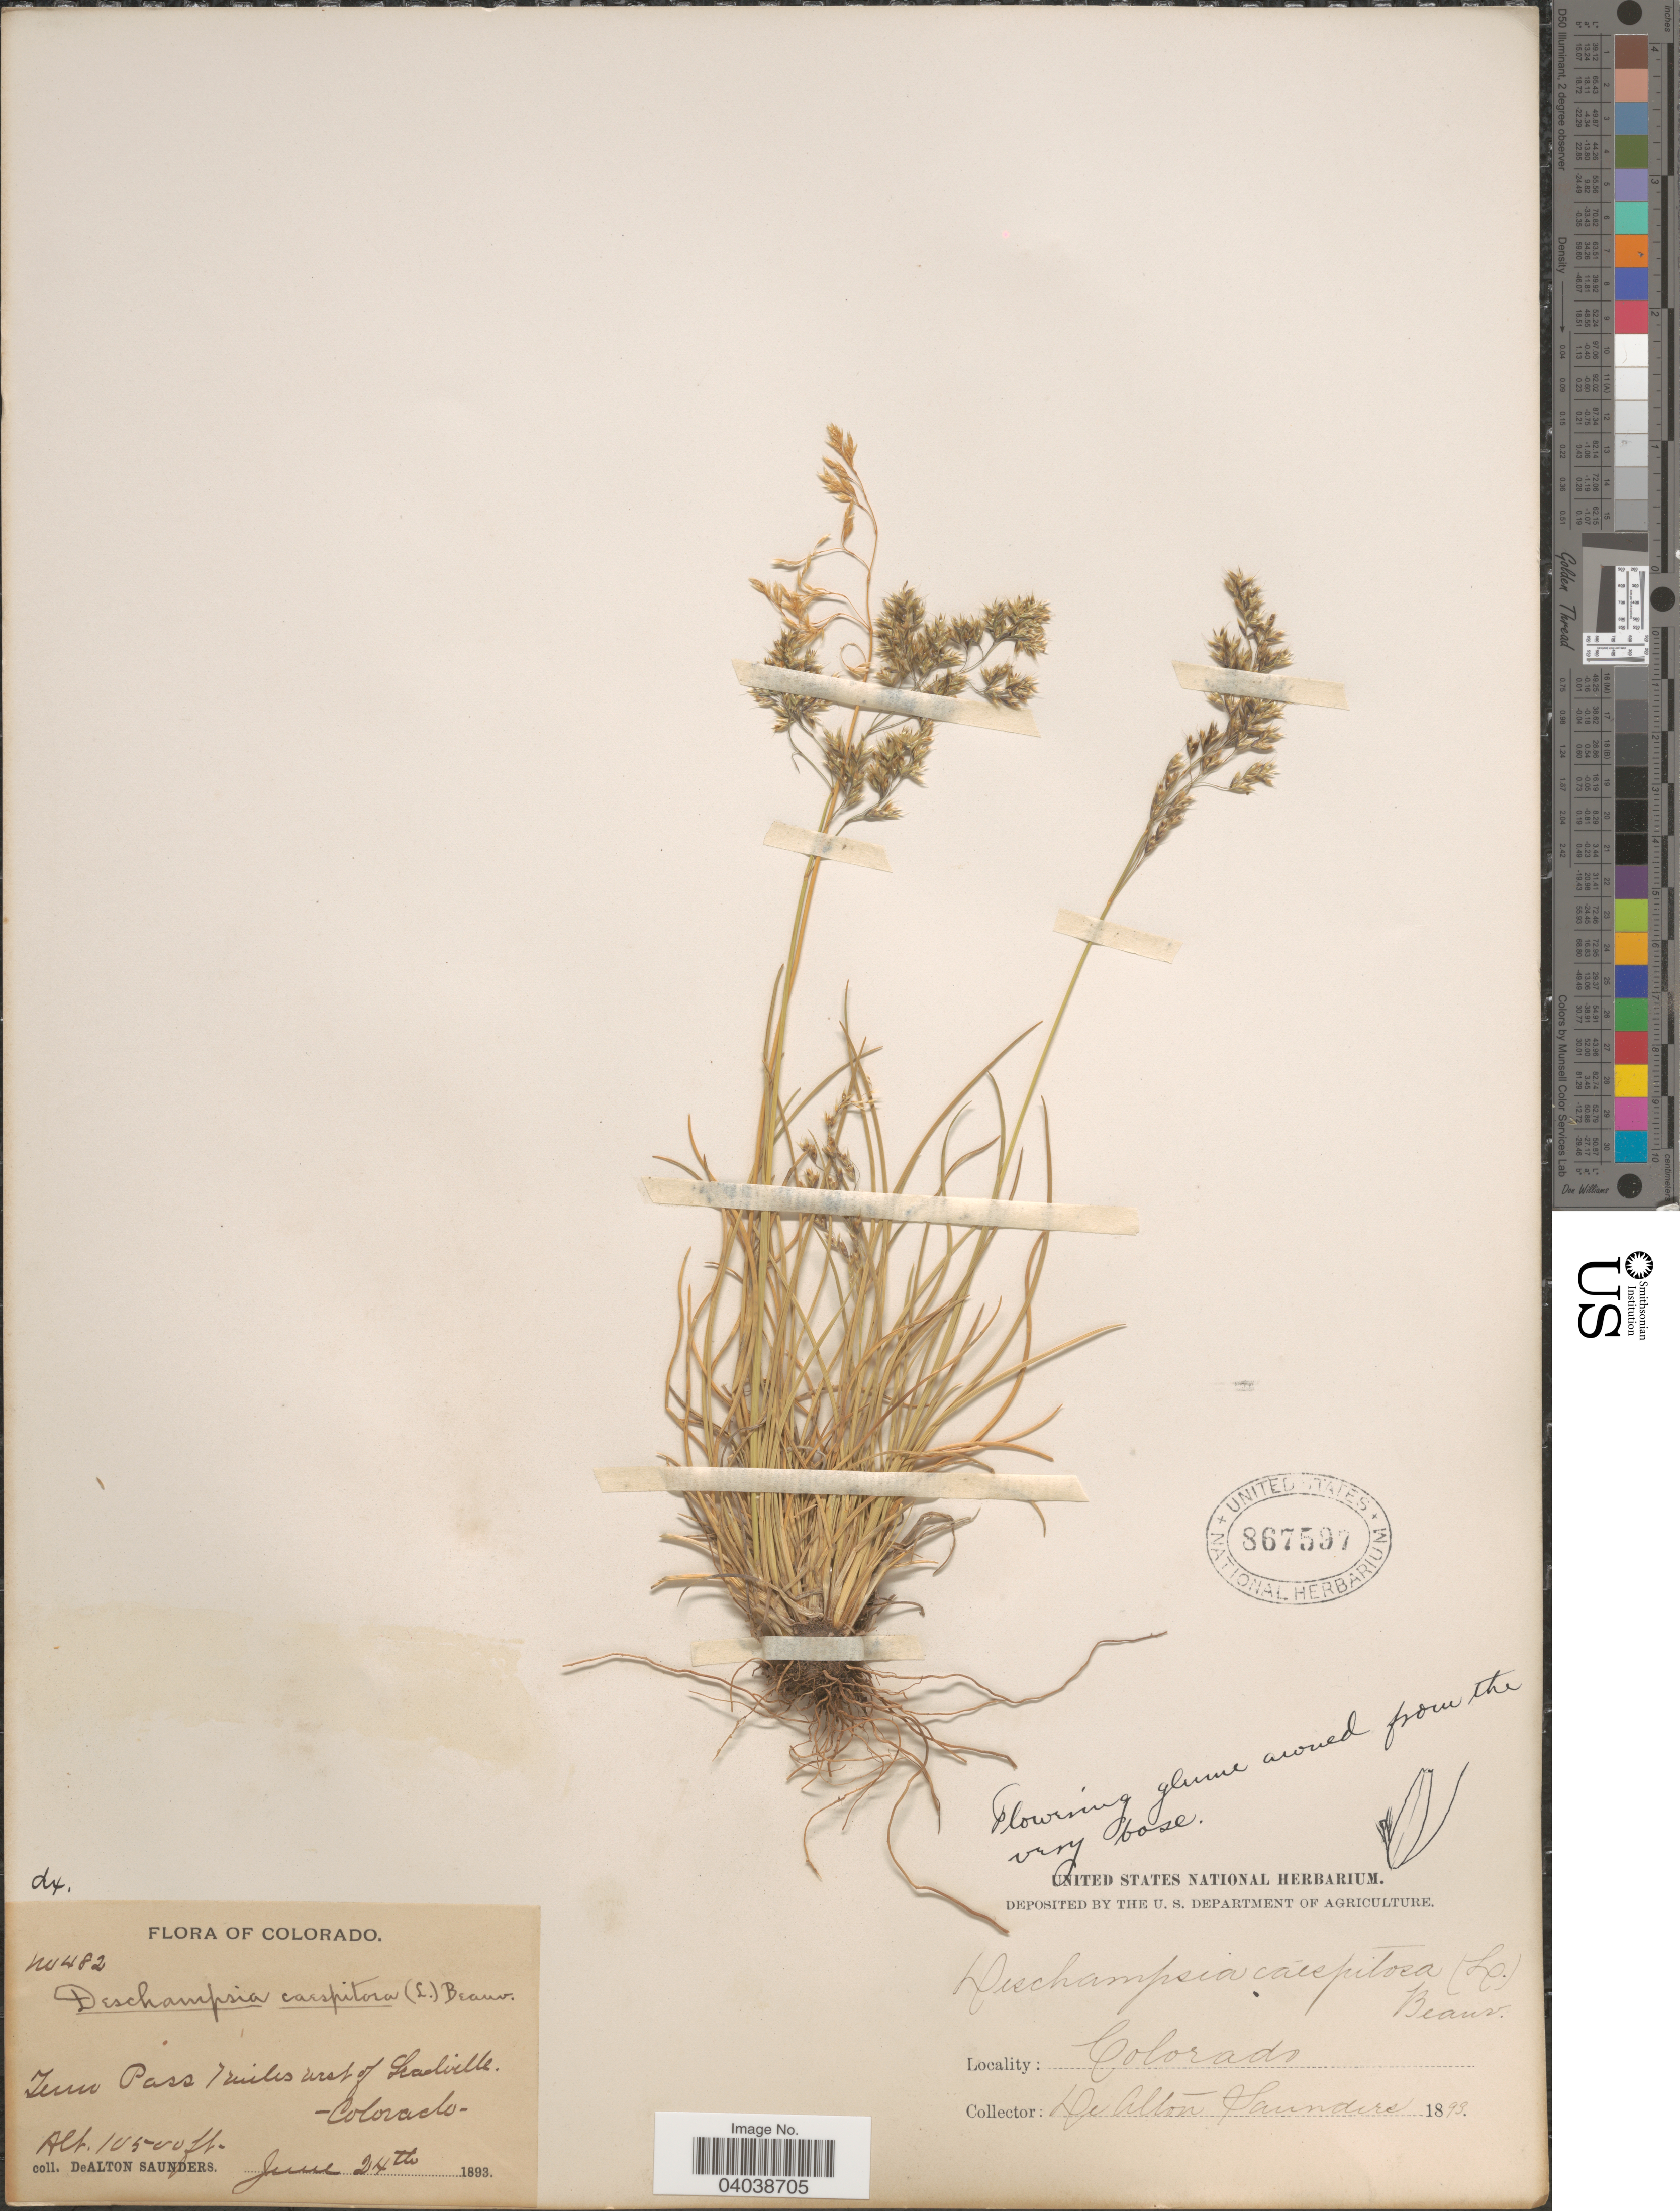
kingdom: Plantae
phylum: Tracheophyta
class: Liliopsida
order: Poales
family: Poaceae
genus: Deschampsia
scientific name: Deschampsia cespitosa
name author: (L.) P. Beauv.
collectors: D. A. Saunders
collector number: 482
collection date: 1893-06-24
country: United States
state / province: Colorado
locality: Tenn Pass 7 miles west of Leadville.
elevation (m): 3200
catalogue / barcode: US 867597